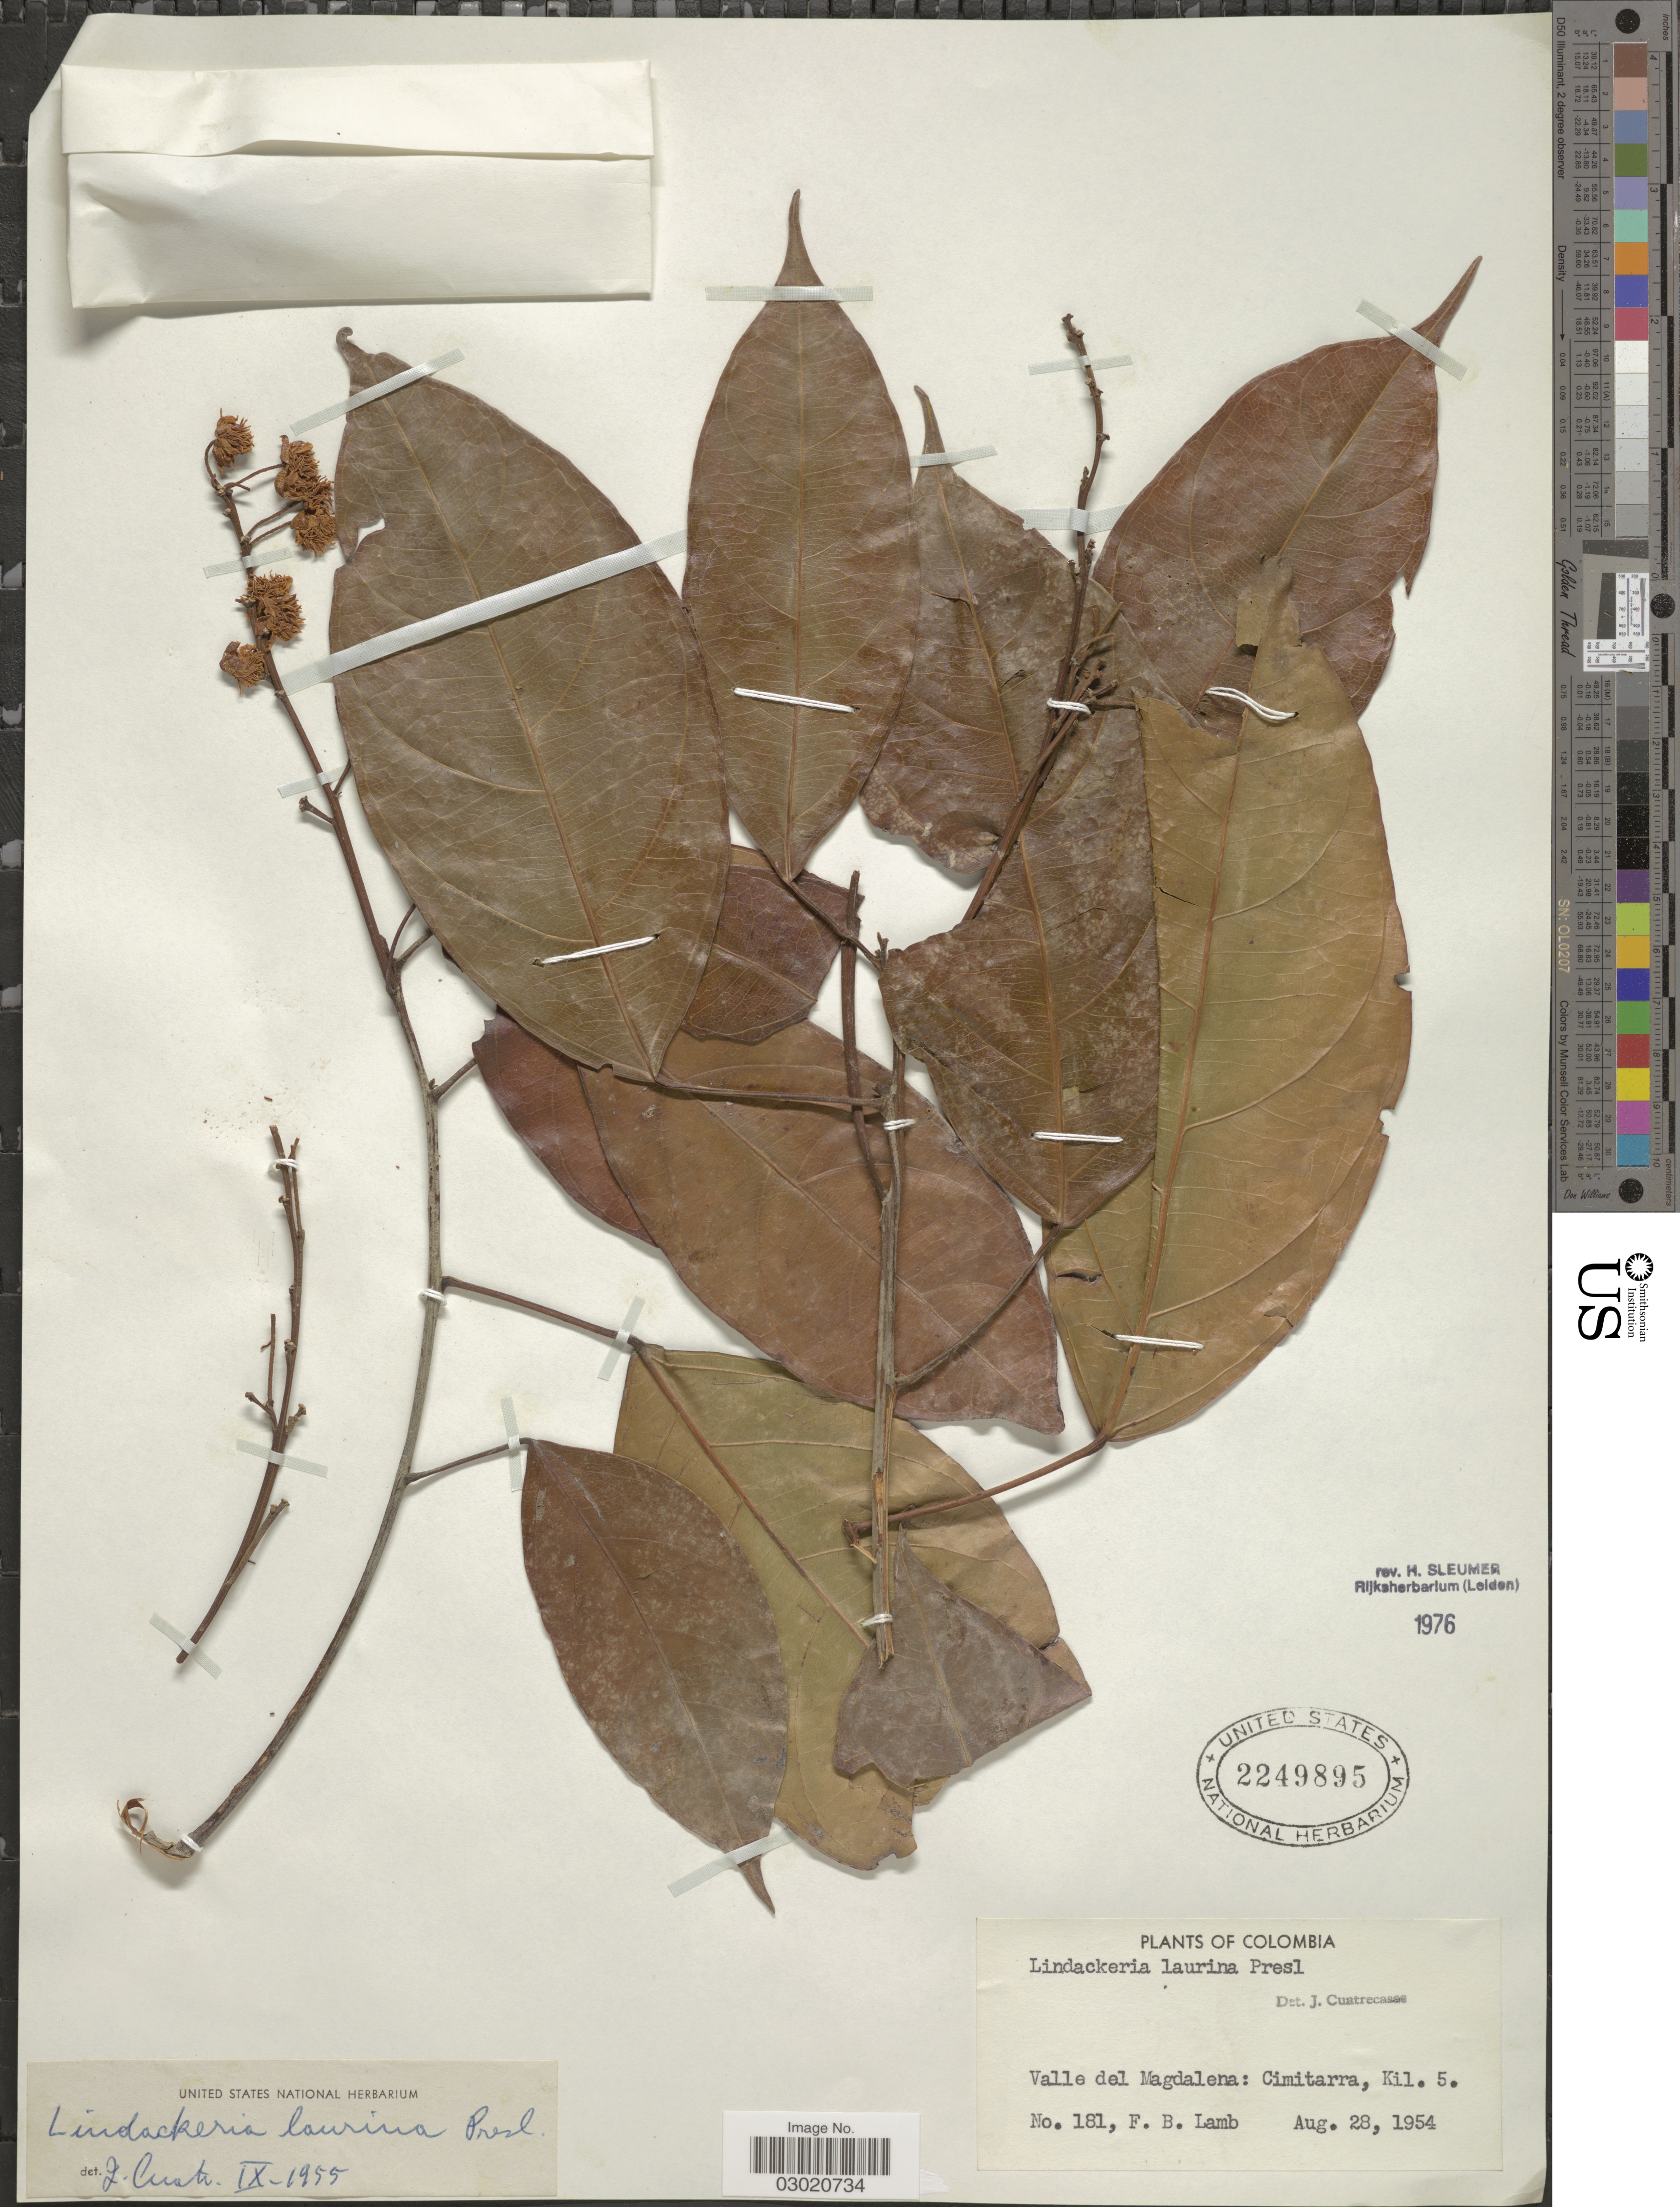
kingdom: Plantae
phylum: Tracheophyta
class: Magnoliopsida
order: Malpighiales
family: Achariaceae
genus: Lindackeria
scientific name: Lindackeria laurina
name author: C. Presl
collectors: F. B. Lamb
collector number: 181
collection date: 1954-08-28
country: Colombia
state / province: Magdalena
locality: Valle del Magdalena: Cimitarra, Kil. 5.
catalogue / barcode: US 2249895